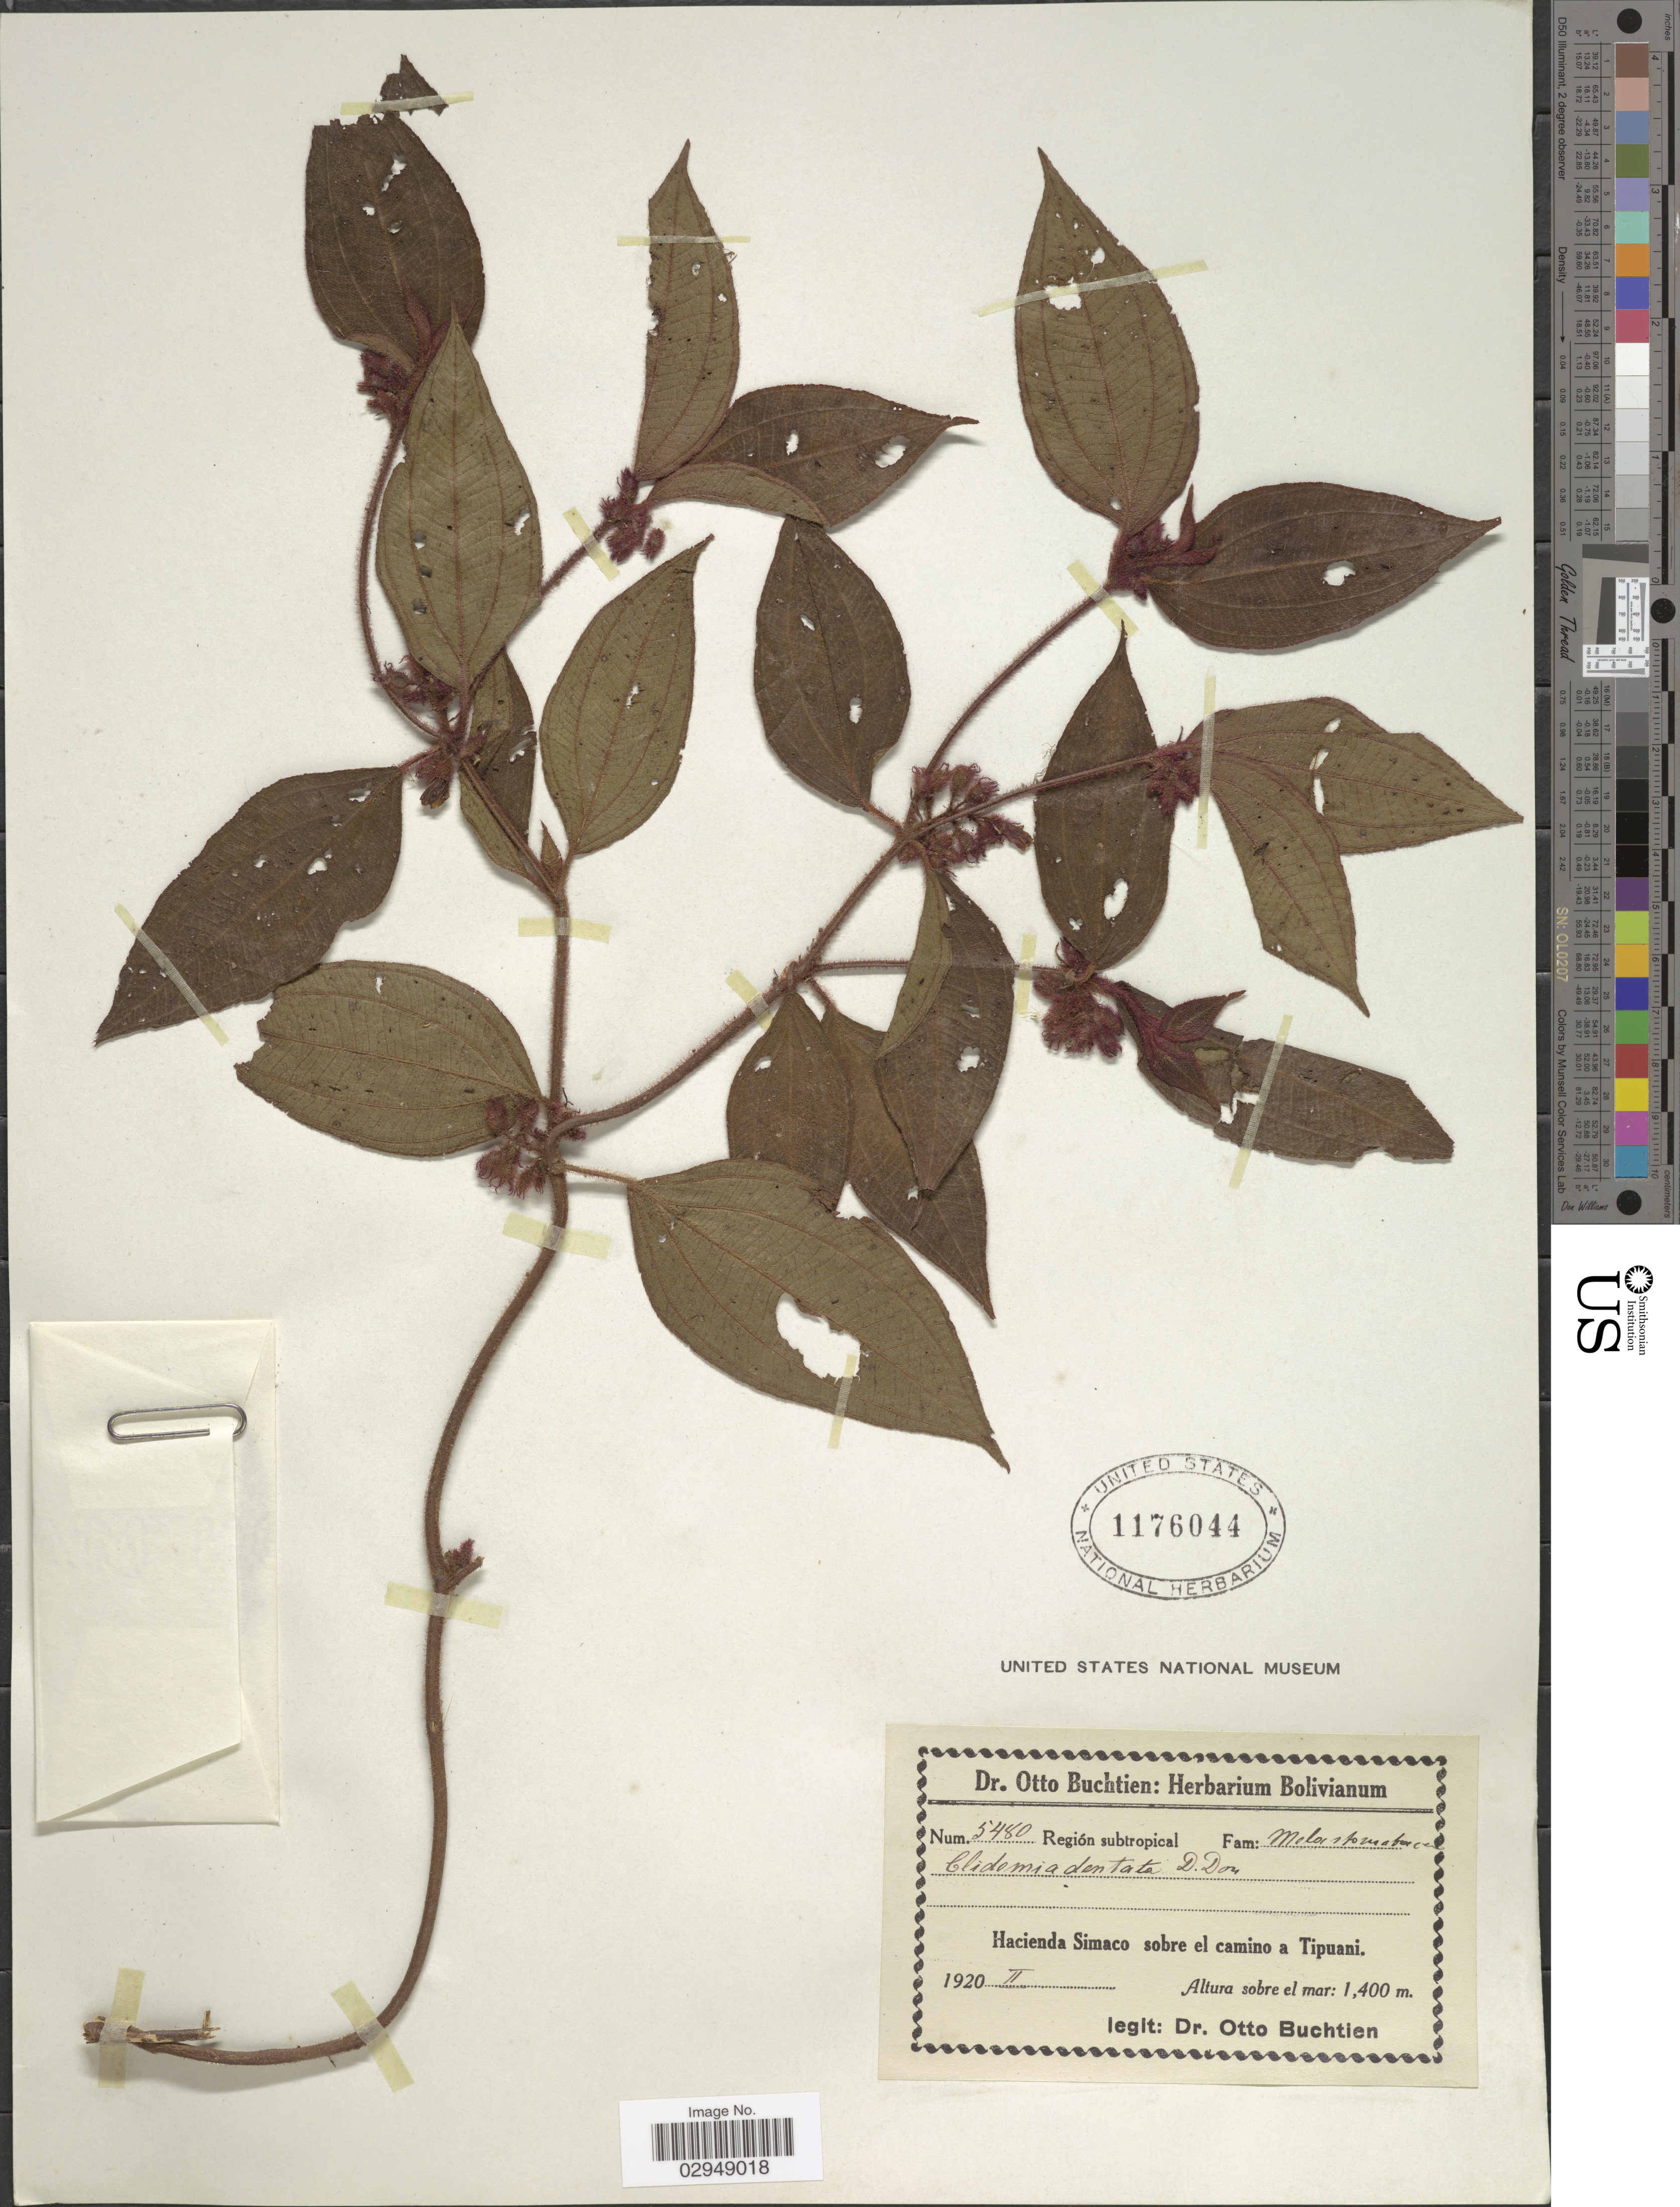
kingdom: Plantae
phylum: Tracheophyta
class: Magnoliopsida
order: Myrtales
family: Melastomataceae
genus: Clidemia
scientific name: Clidemia dentata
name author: D. Don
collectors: O. Buchtien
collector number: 5480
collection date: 1920-02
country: Bolivia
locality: Región subtropical. Hacienda Simaco sobre el camino a Tipuani.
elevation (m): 1400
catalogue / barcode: US 1176044